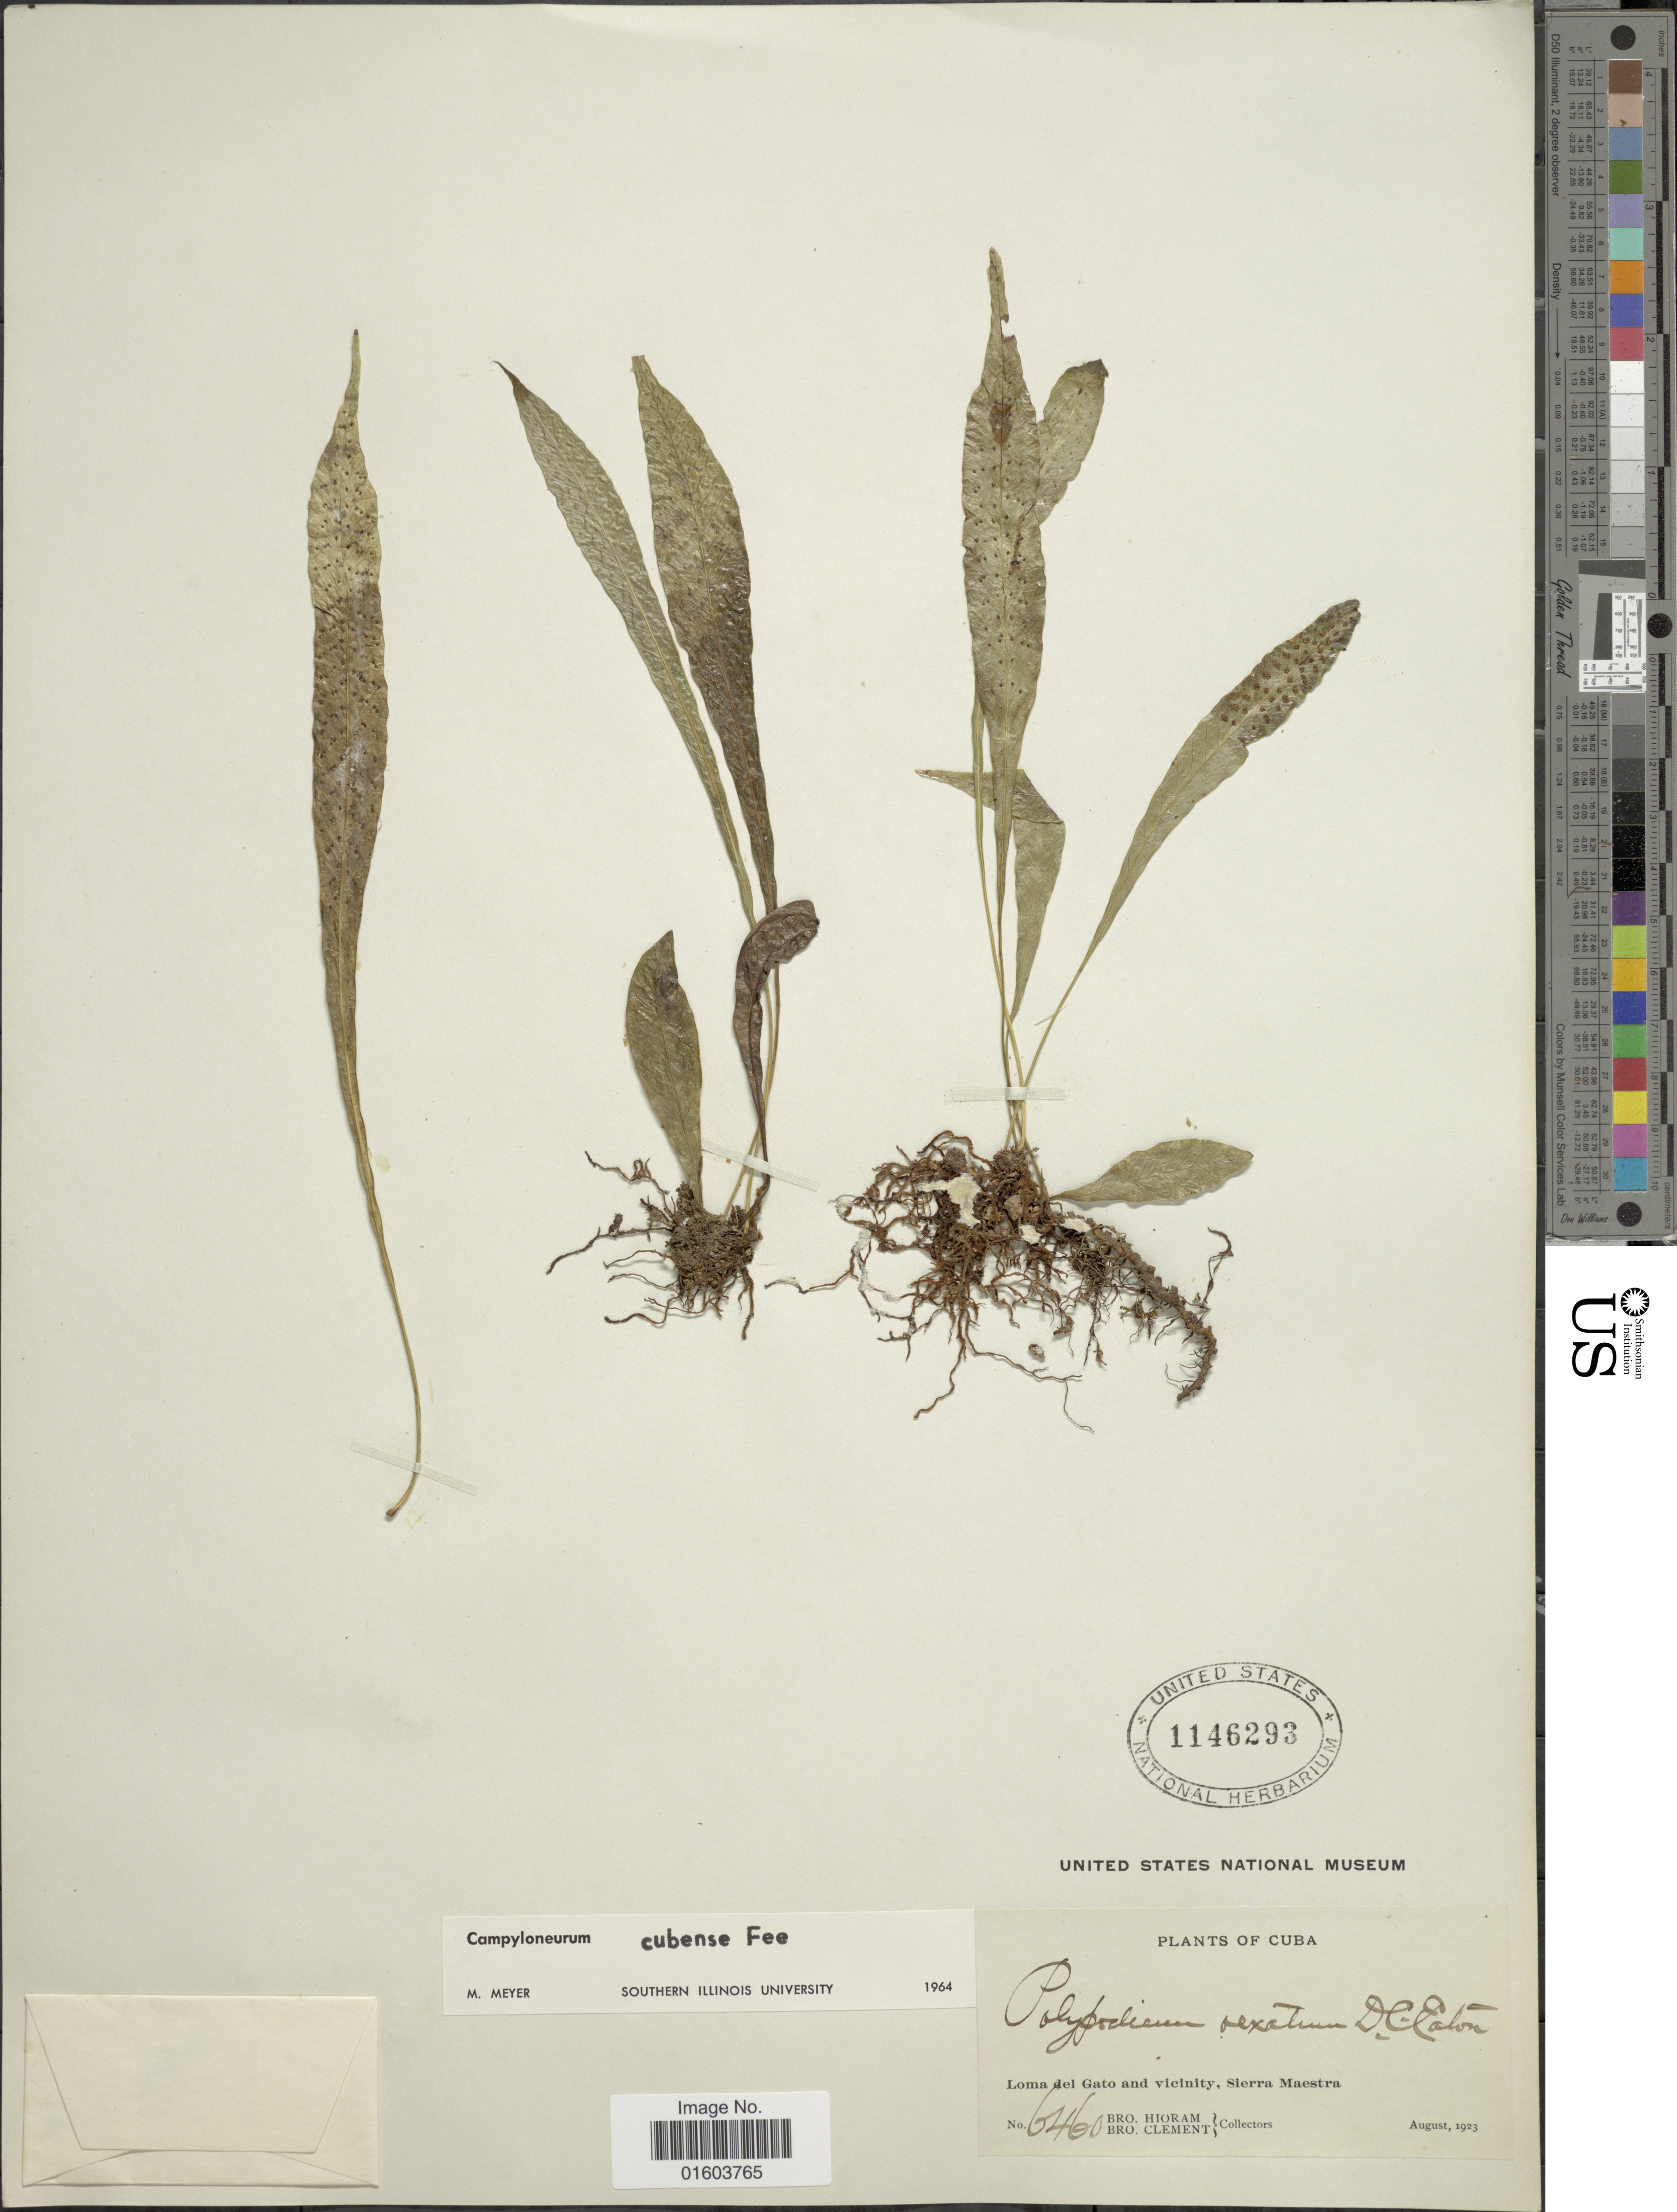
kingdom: Plantae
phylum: Tracheophyta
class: Polypodiopsida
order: Polypodiales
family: Polypodiaceae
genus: Campyloneurum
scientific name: Campyloneurum vexatum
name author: Ching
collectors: Bro. Hioram & B. Clement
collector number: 6460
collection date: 1923-08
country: Cuba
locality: Cuba, Loma del Gato and vicinity, Sierra Maestra.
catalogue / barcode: US 1146293